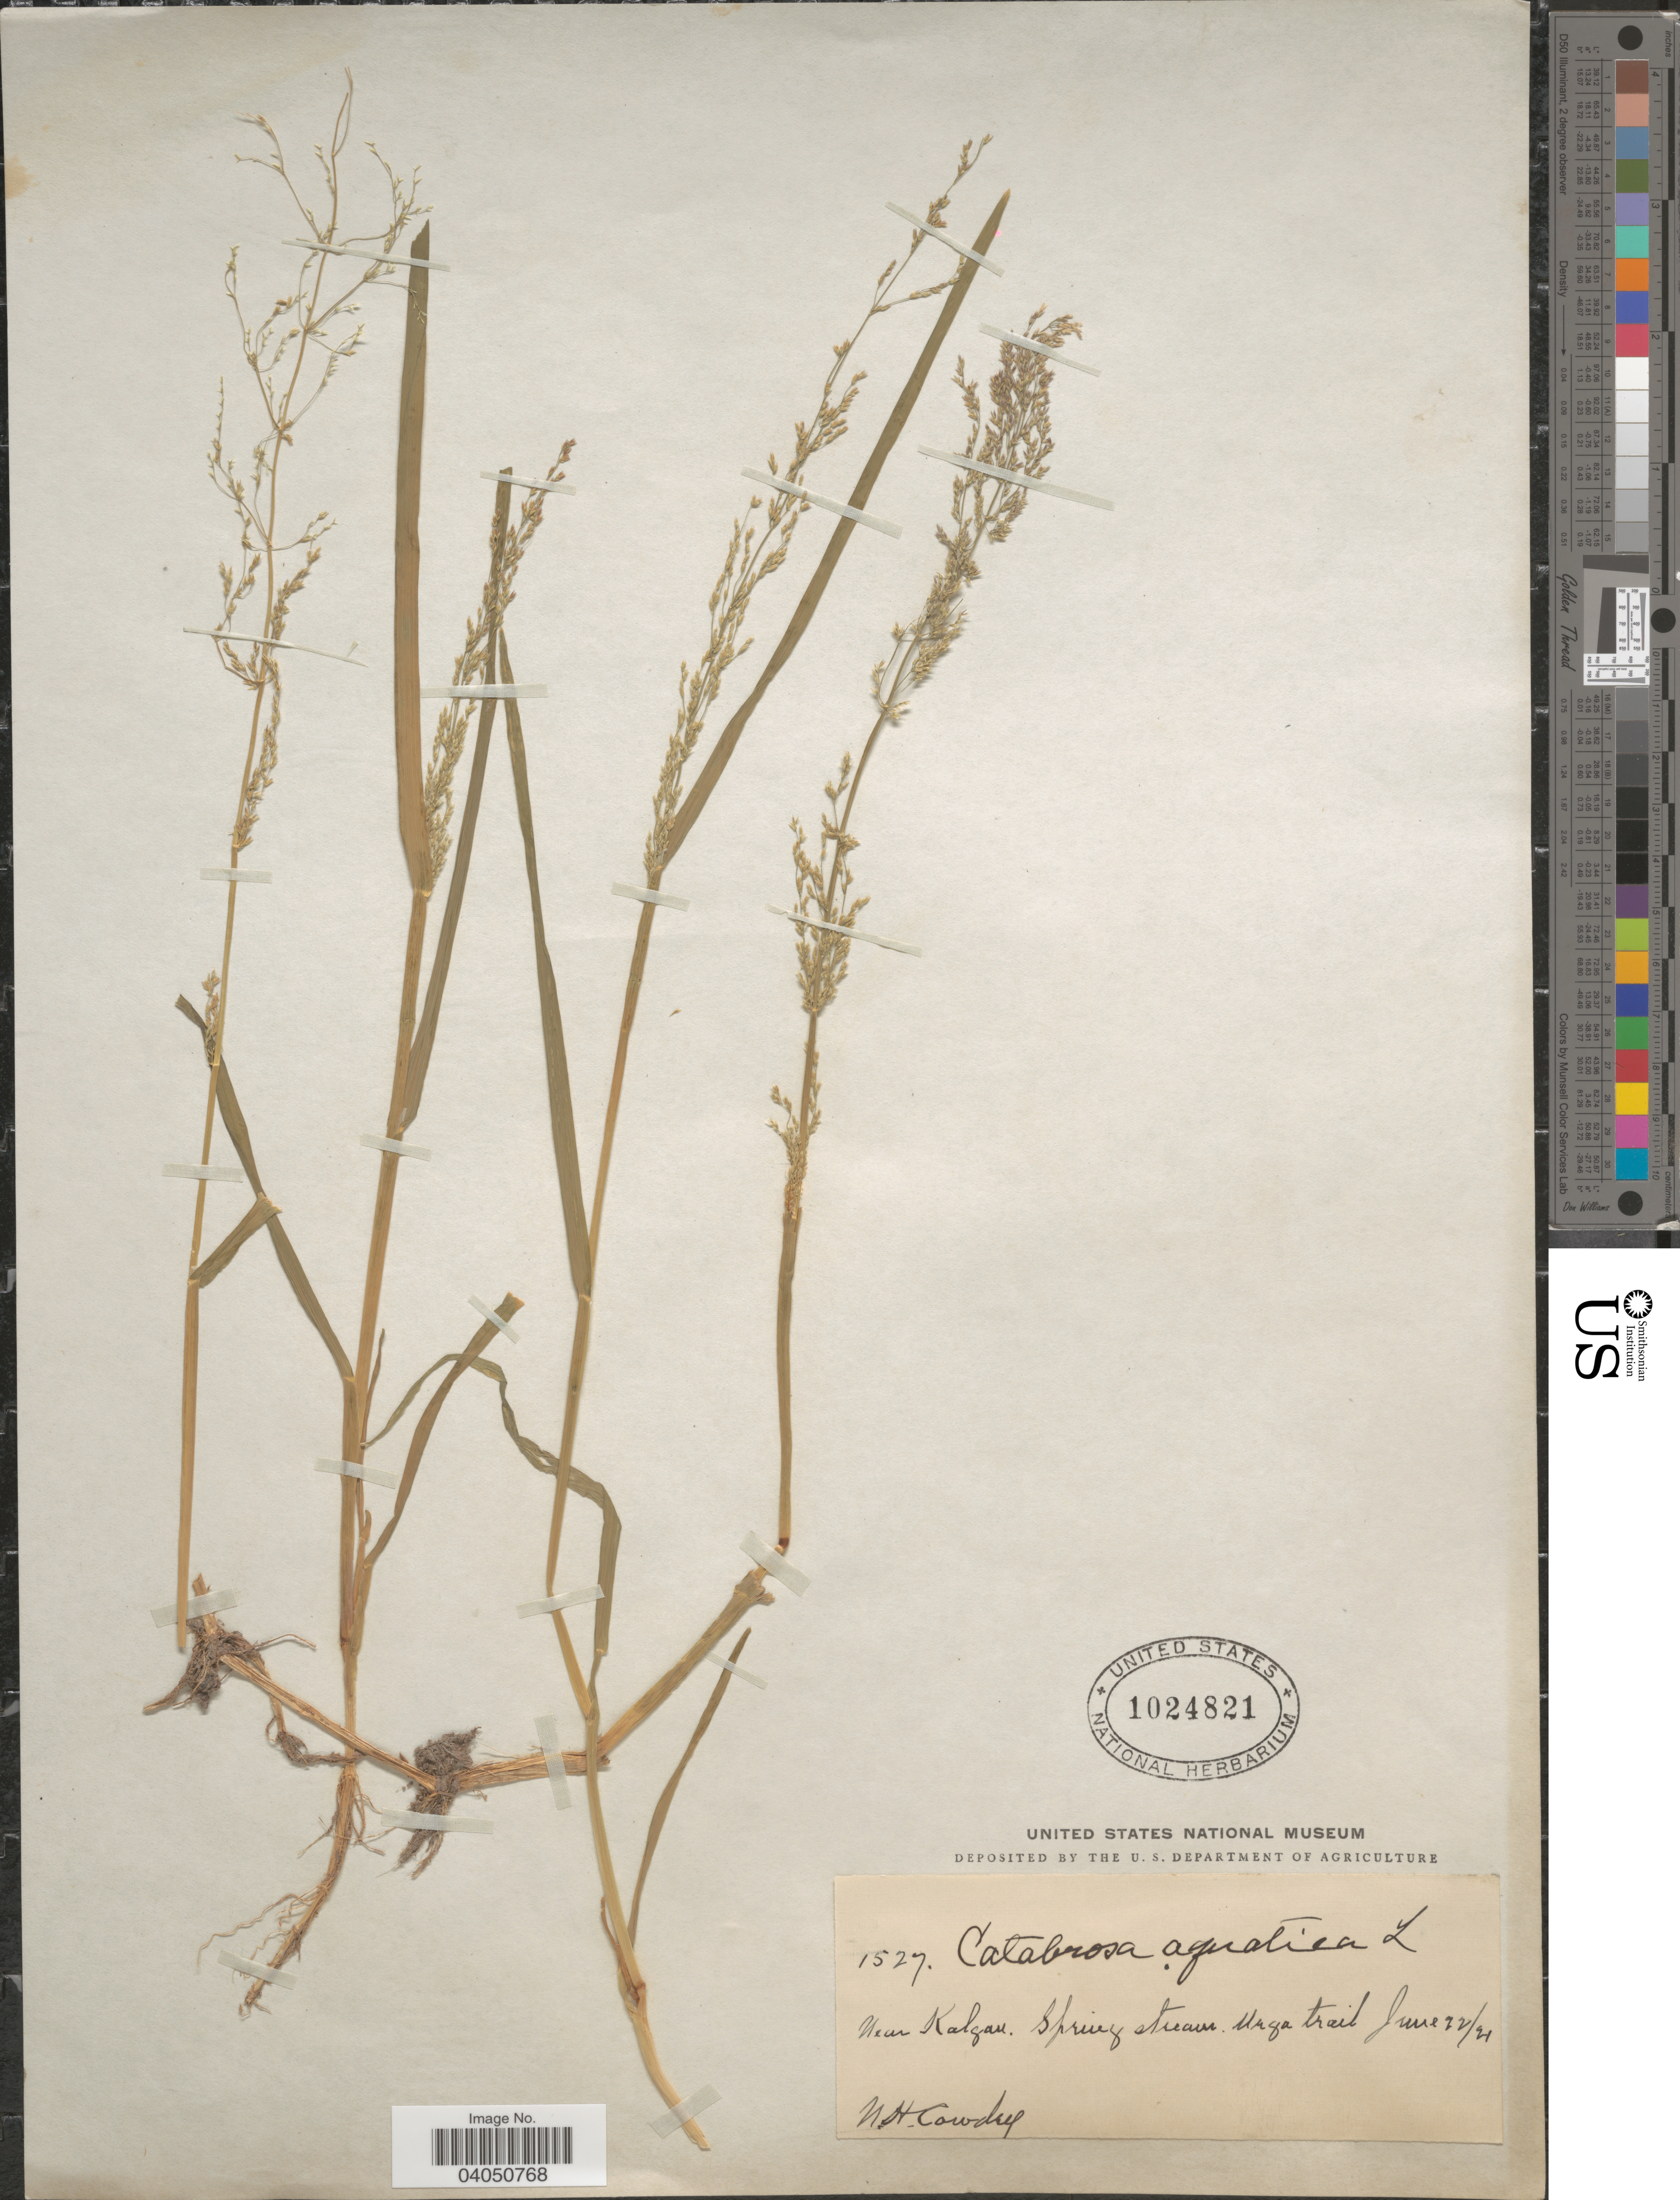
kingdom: Plantae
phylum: Tracheophyta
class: Liliopsida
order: Poales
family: Poaceae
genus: Catabrosa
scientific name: Catabrosa aquatica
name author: (L.) P. Beauv.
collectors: N. H. Cowdry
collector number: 1527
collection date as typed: Transcribed d/m/y: 22/6/21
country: China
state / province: Hebei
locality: Near Kalgan, Spring stream, Mega trail.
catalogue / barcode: US 1024821